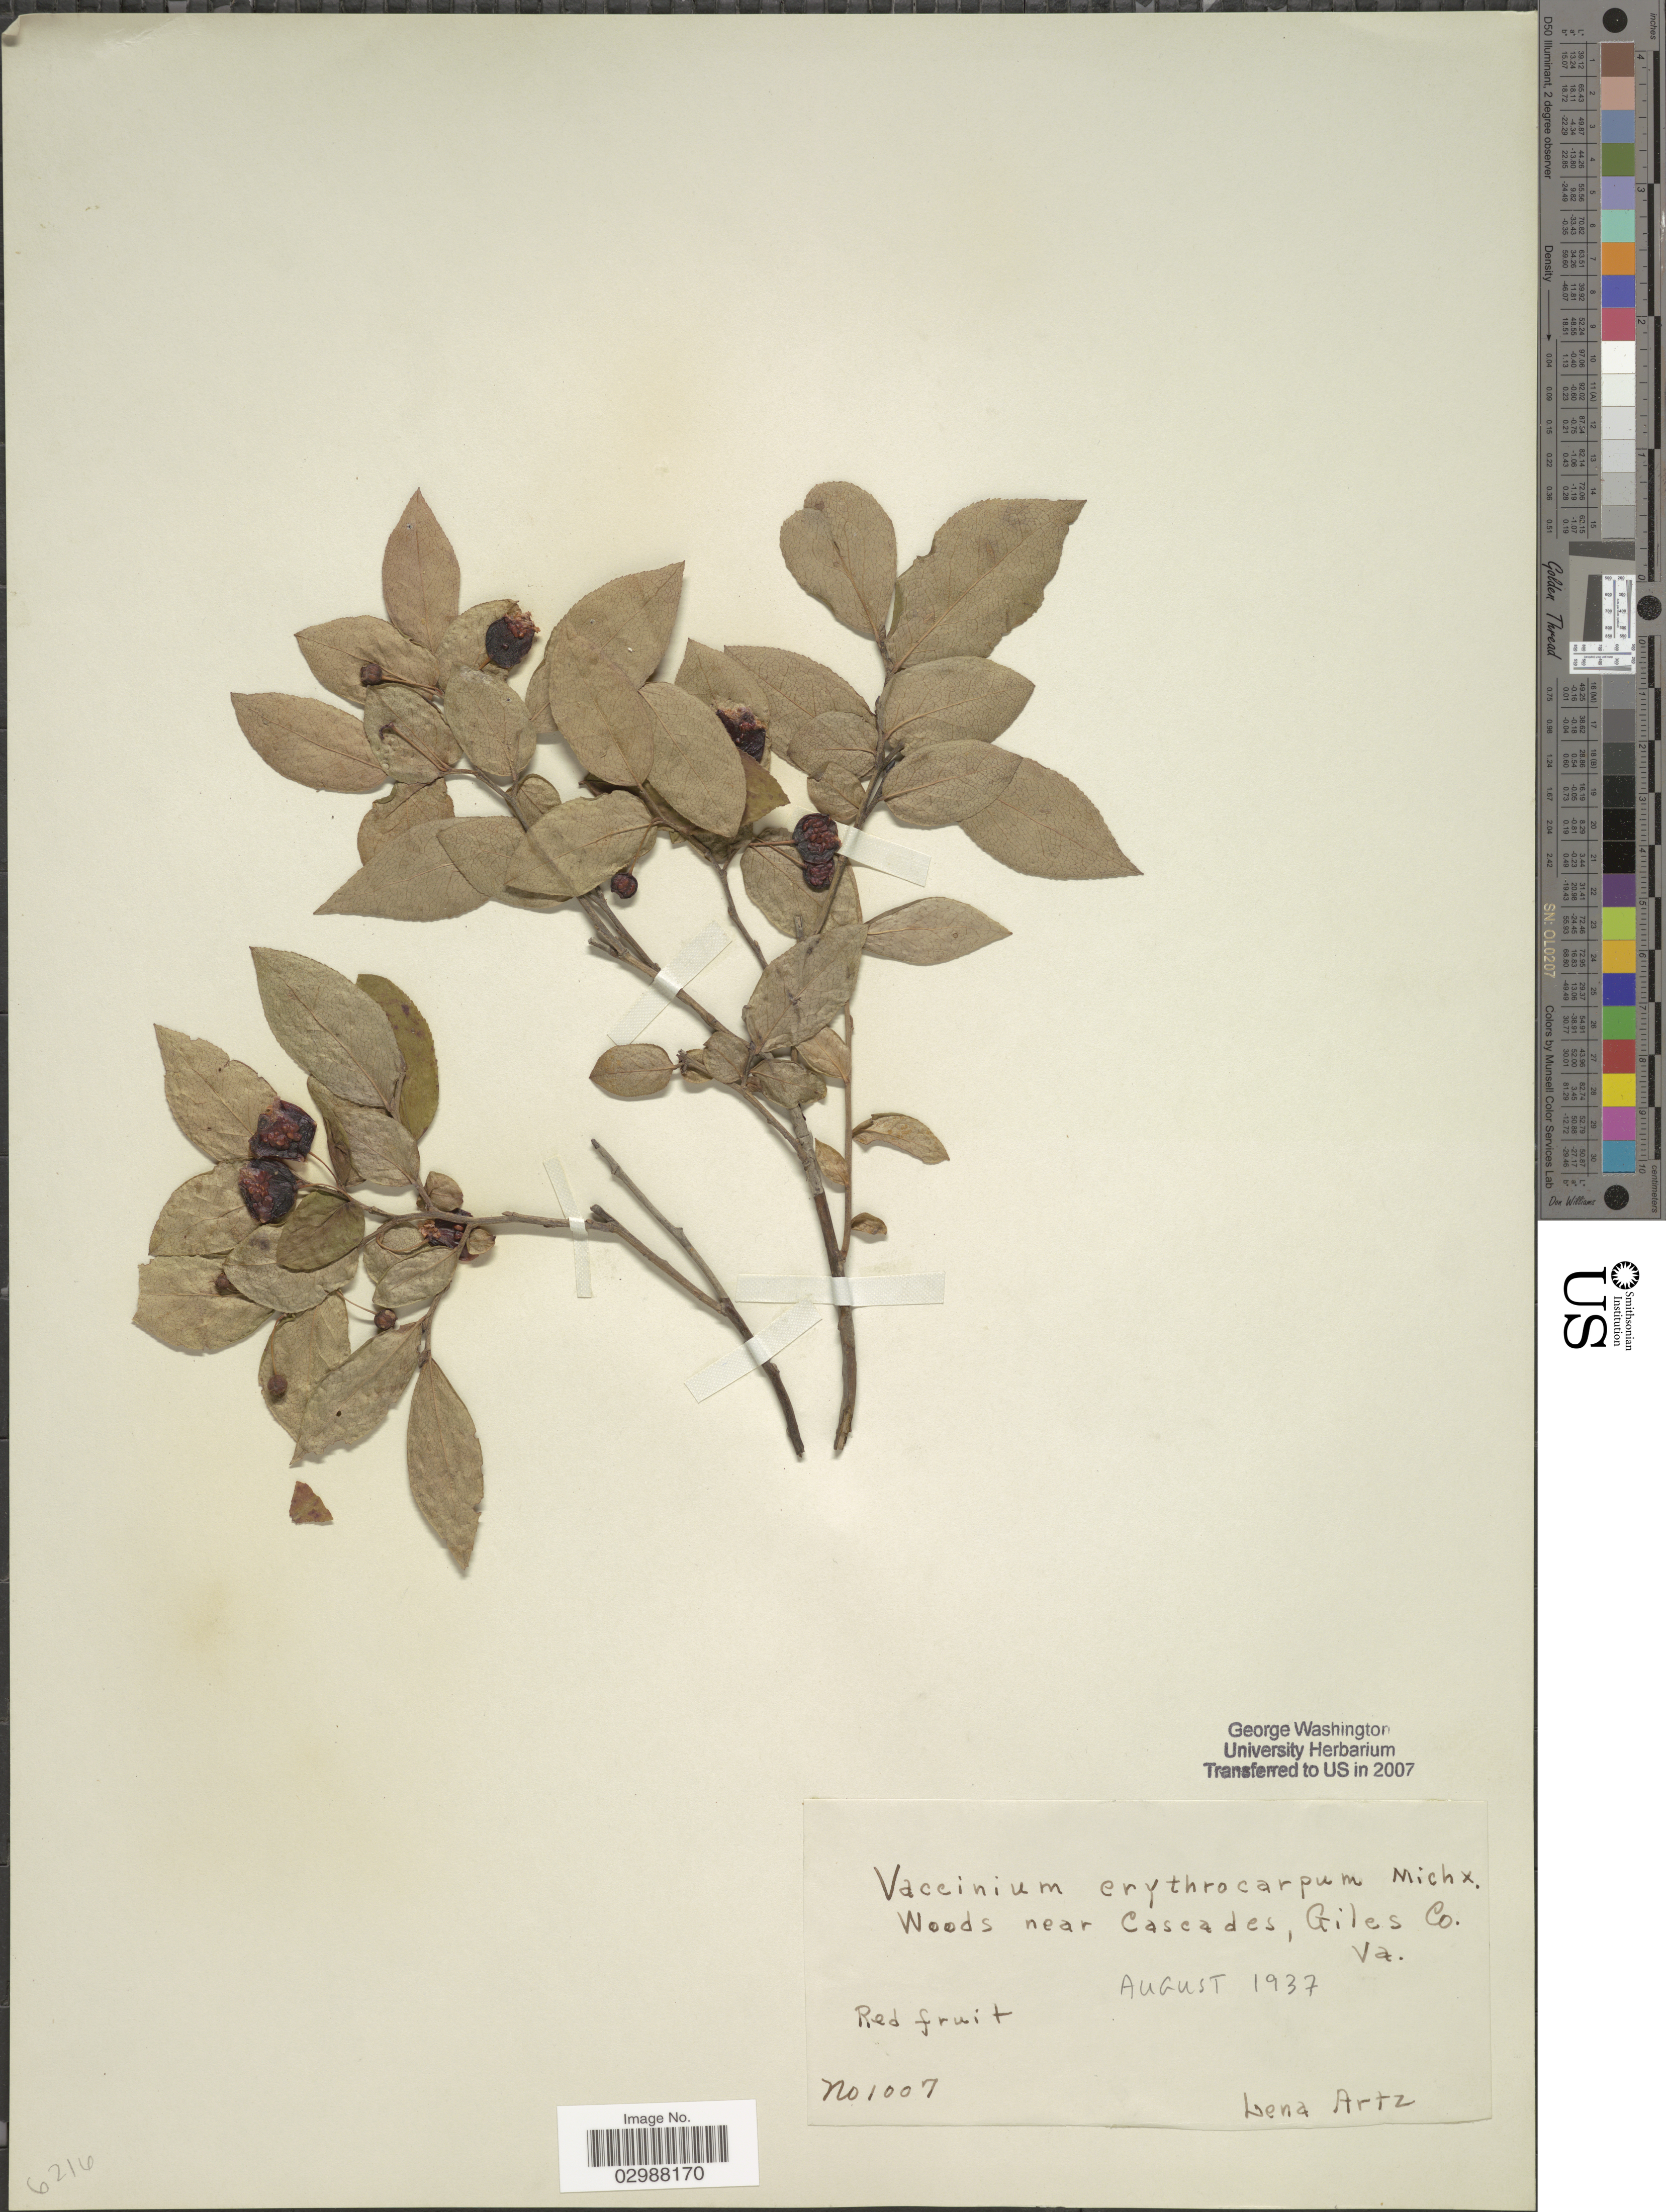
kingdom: Plantae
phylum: Tracheophyta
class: Magnoliopsida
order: Ericales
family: Ericaceae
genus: Vaccinium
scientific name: Vaccinium erythrocarpum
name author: Michx.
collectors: L. Artz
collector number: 1007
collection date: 1937-08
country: United States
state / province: Virginia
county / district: Giles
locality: Woods near Cascades, Giles Co.